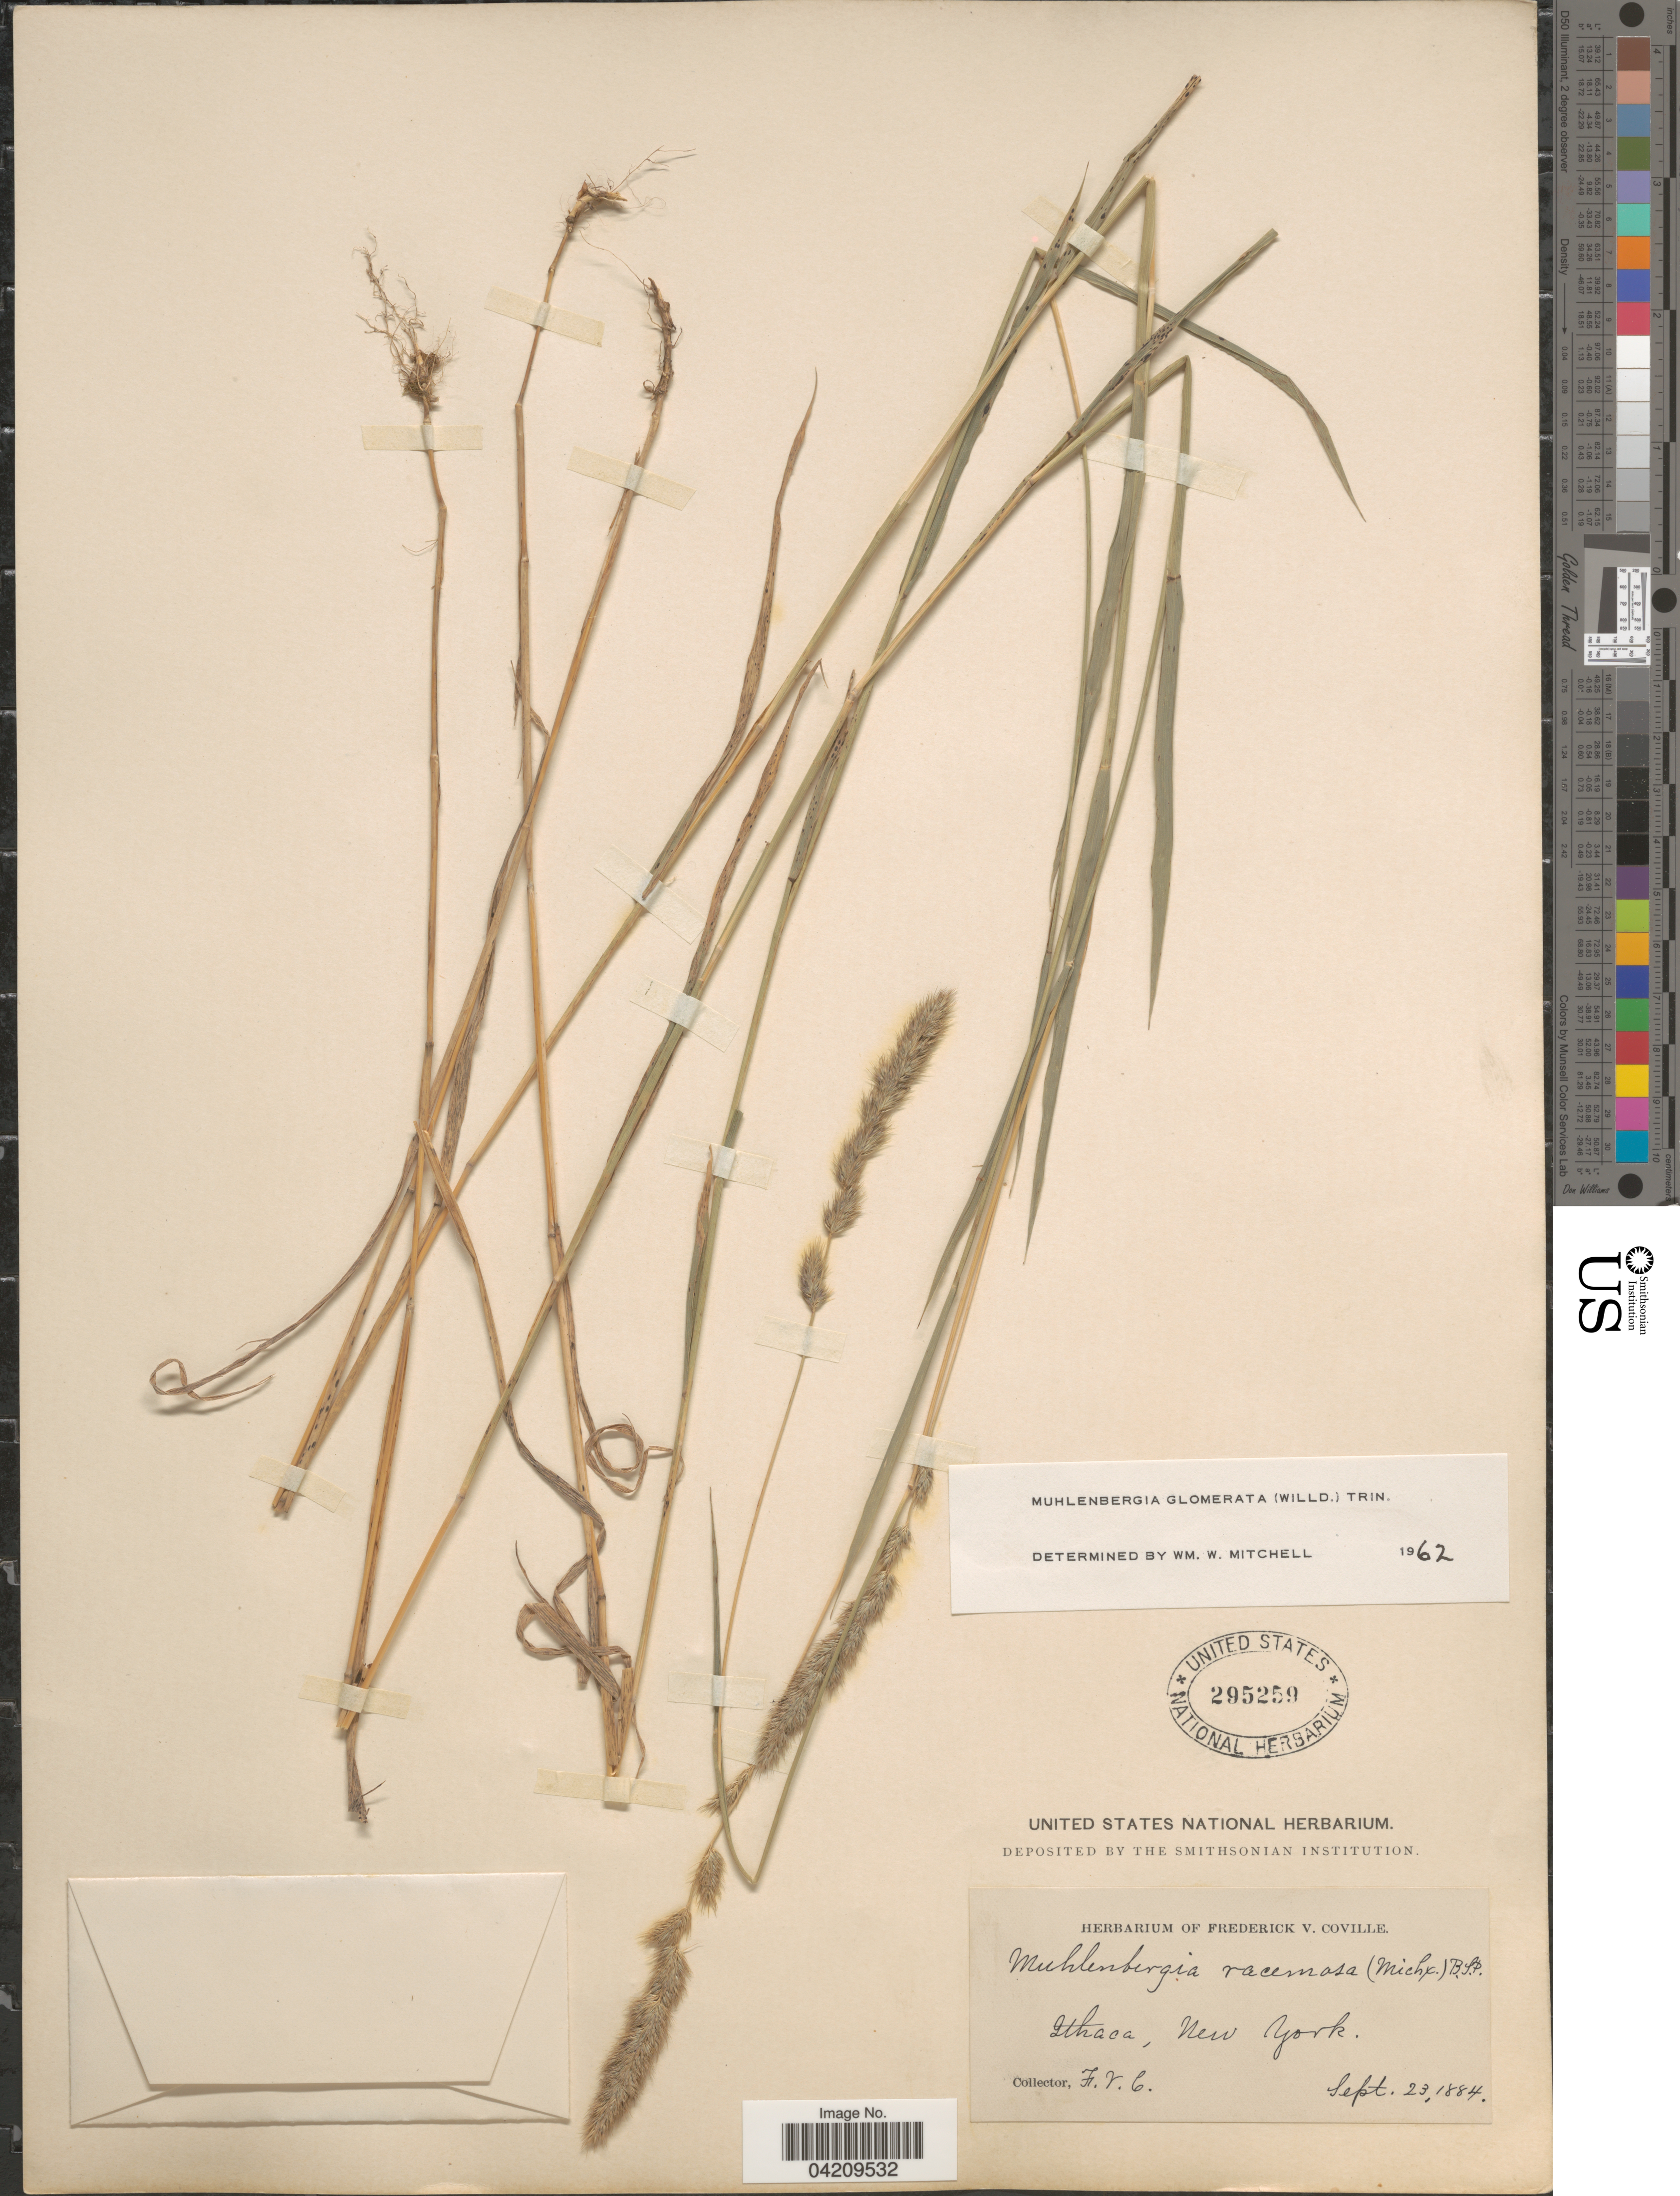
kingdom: Plantae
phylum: Tracheophyta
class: Liliopsida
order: Poales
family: Poaceae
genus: Muhlenbergia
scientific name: Muhlenbergia glomerata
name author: (Willd.) Trin.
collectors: F. V. Coville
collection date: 1884-09-23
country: United States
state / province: New York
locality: Ithaca.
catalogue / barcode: US 295259